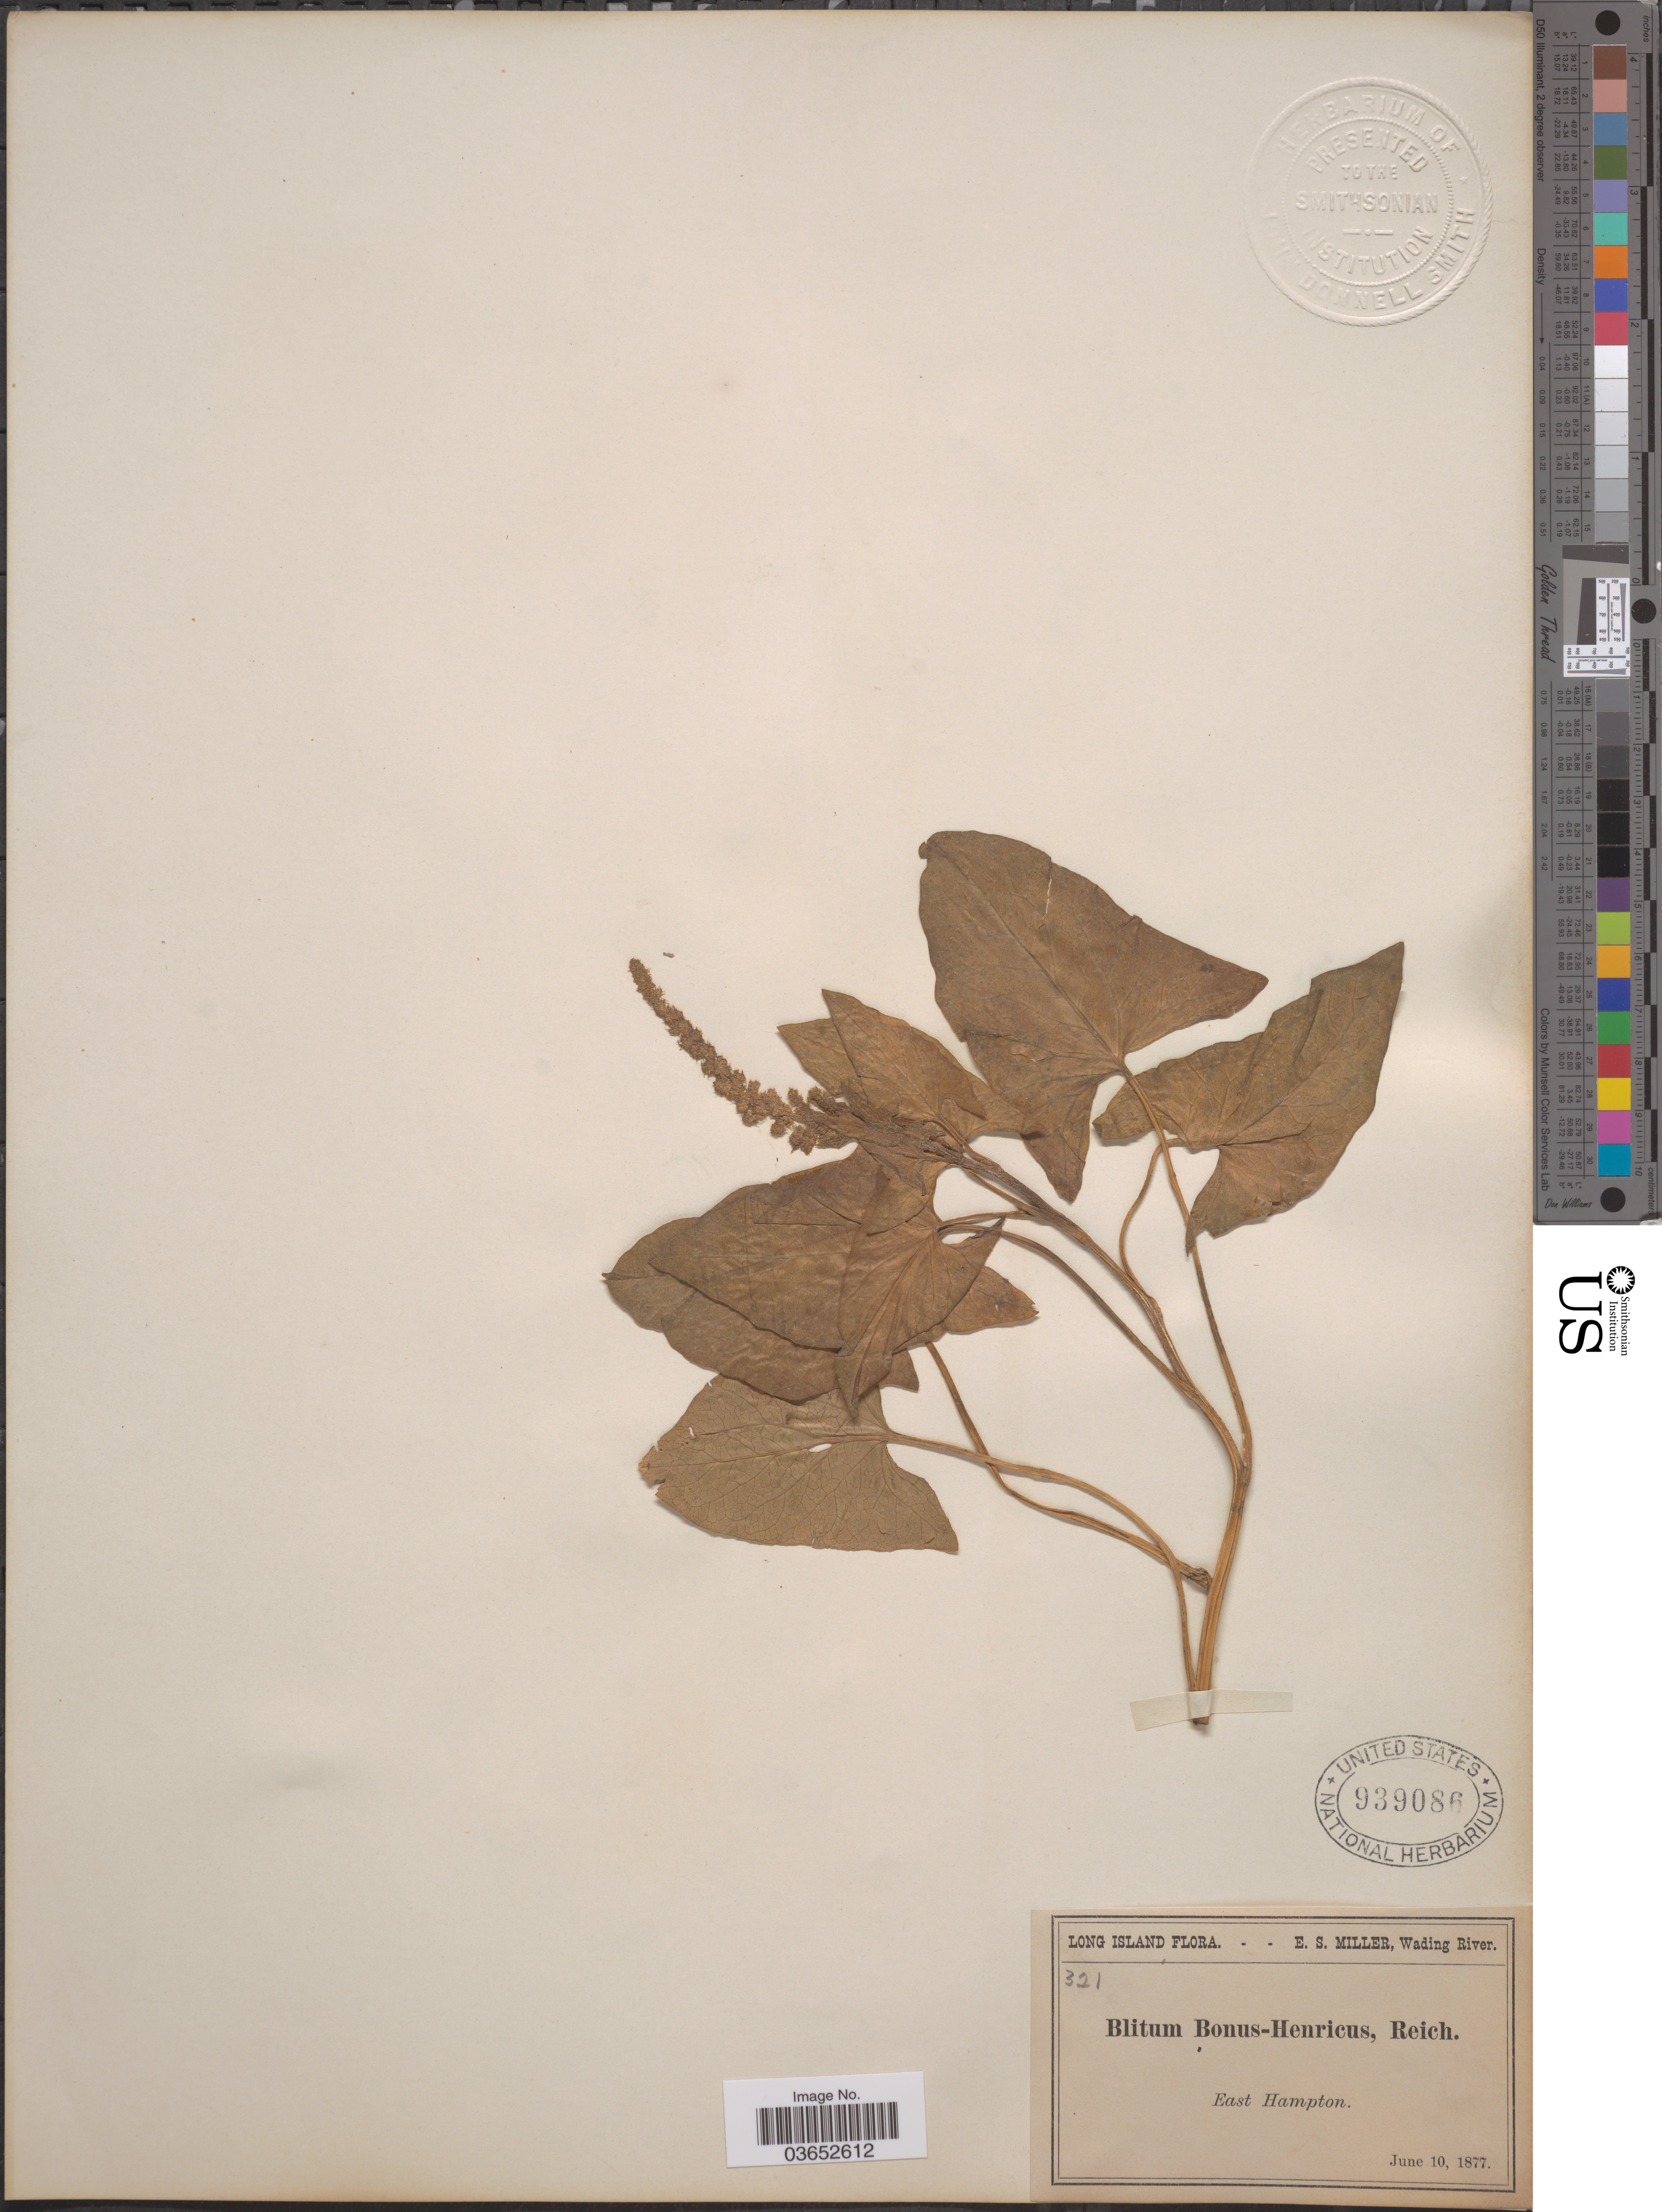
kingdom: Plantae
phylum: Tracheophyta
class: Magnoliopsida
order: Caryophyllales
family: Amaranthaceae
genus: Chenopodium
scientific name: Chenopodium bonus-henricus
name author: L.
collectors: E. S. Miller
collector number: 321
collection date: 1877-06-10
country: United States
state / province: New York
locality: Long Island. East Hampton.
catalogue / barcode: US 939086